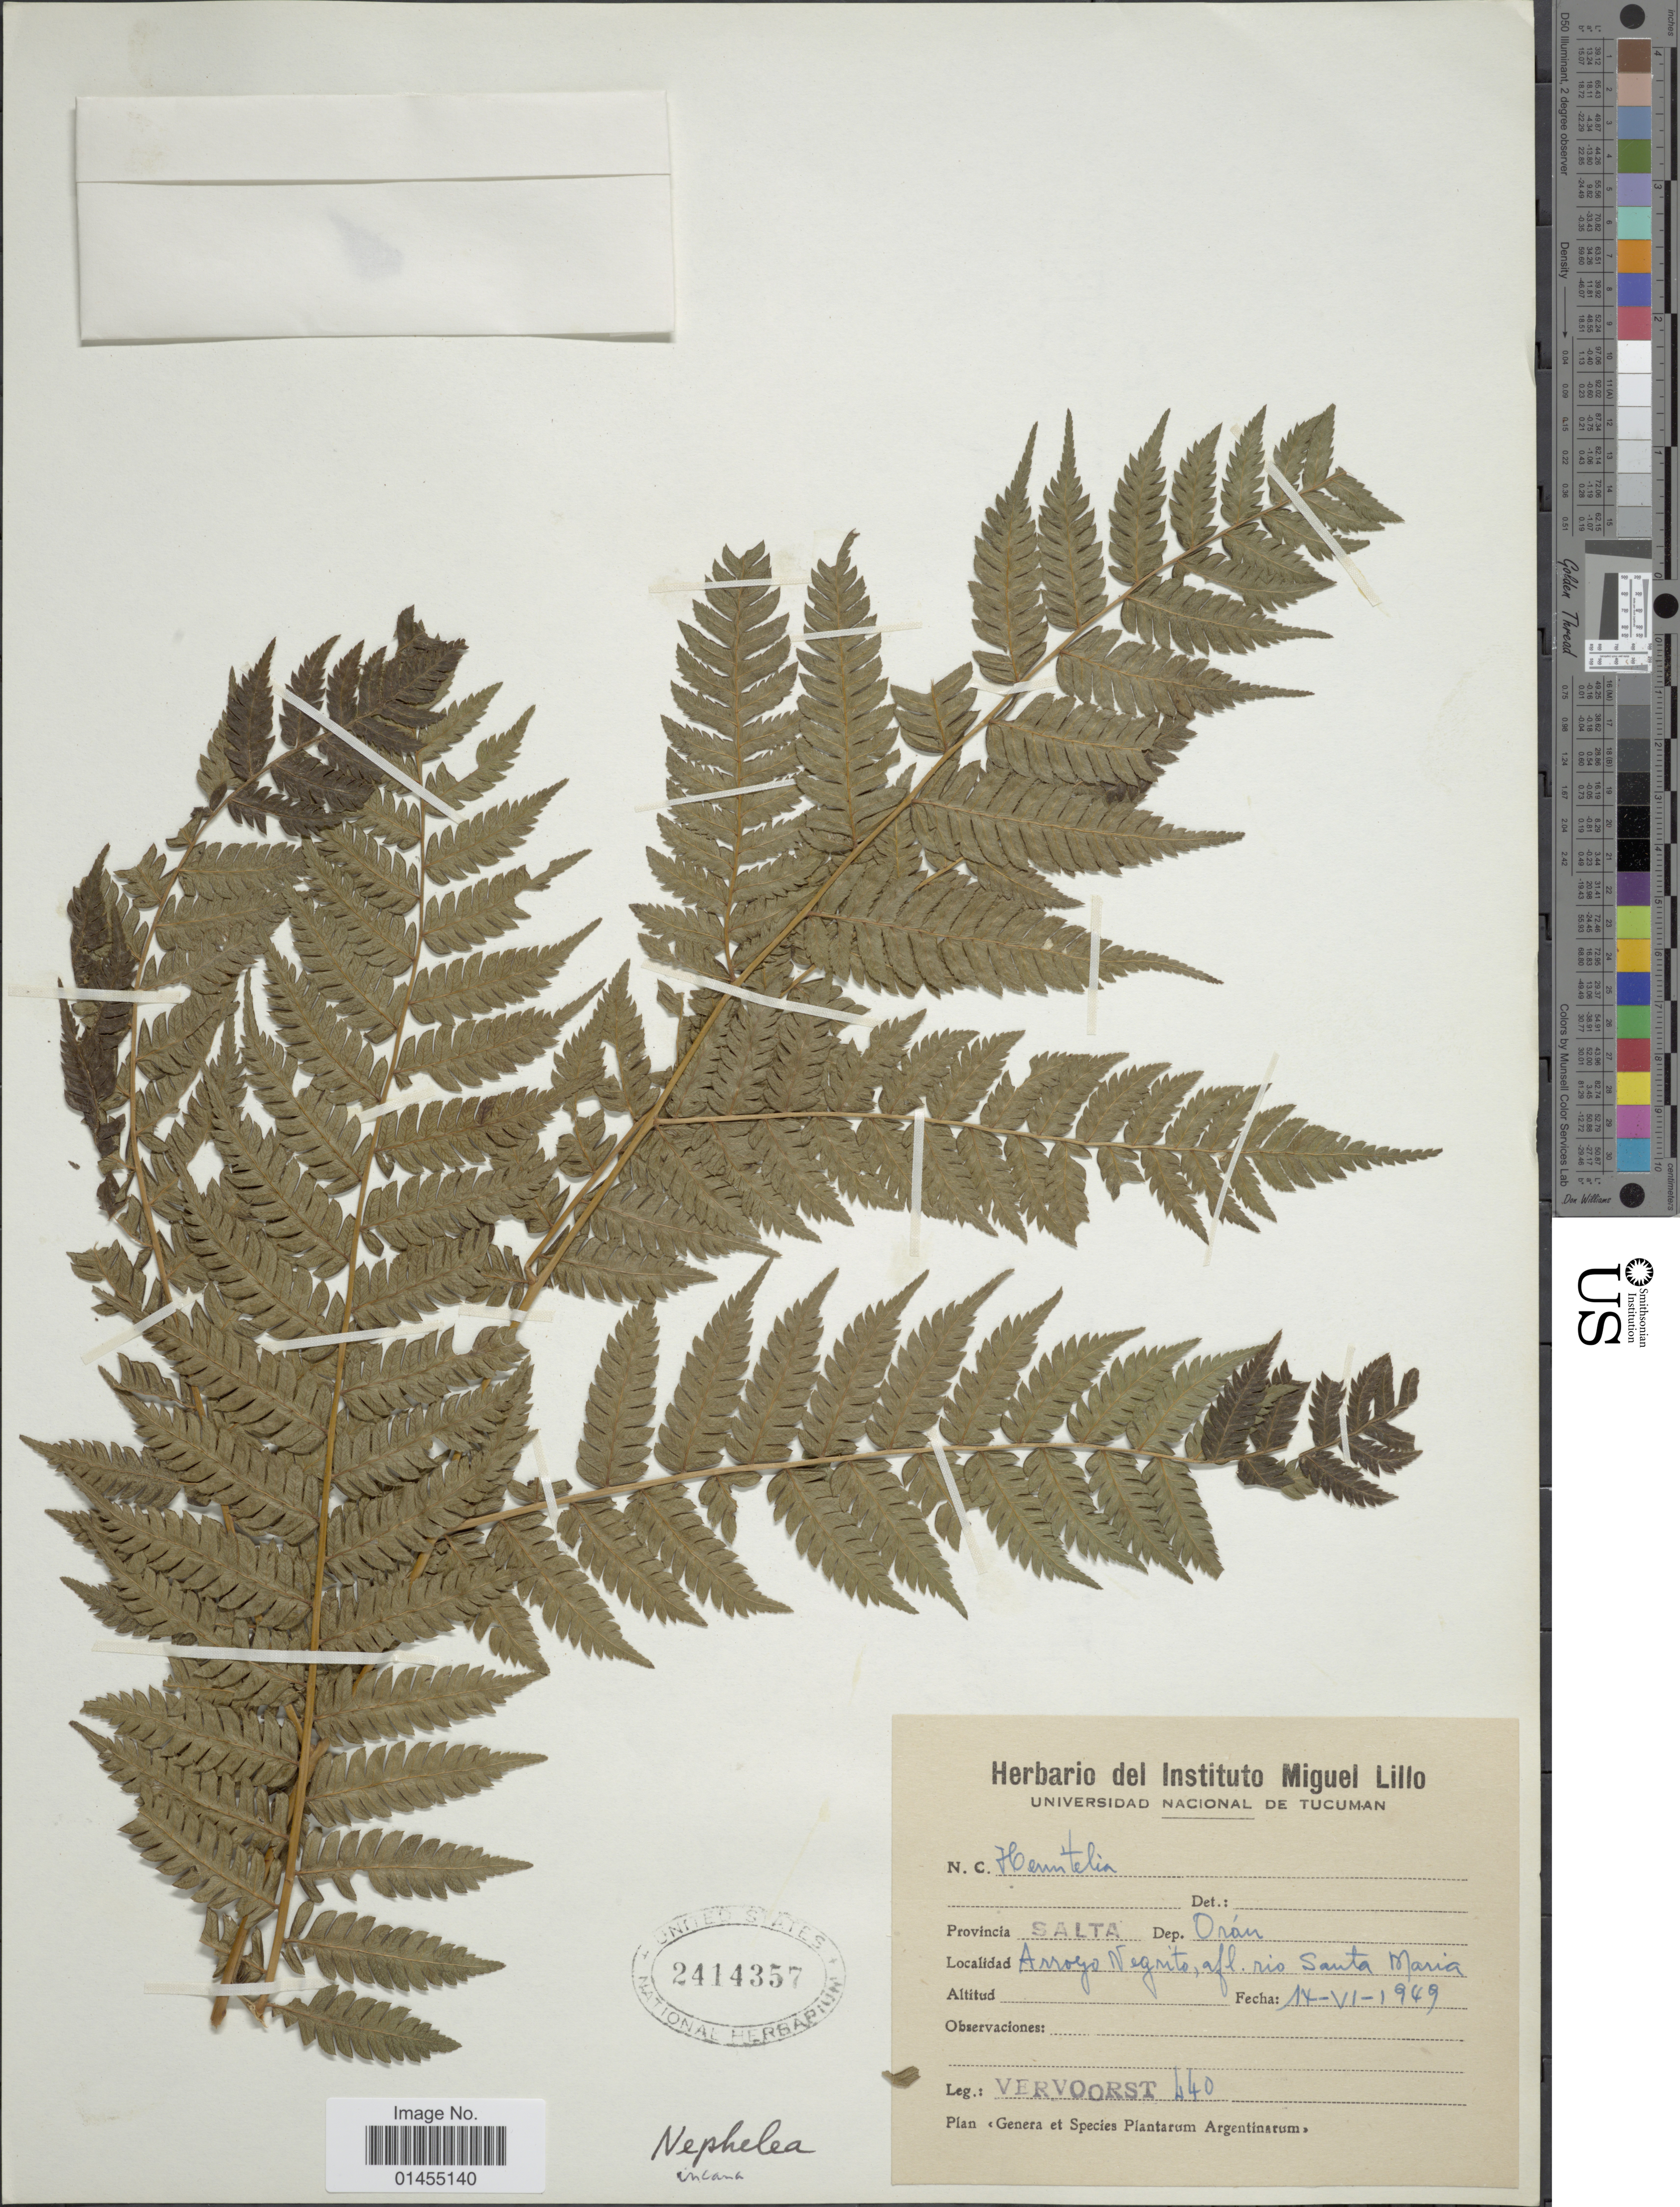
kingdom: Plantae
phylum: Tracheophyta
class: Polypodiopsida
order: Cyatheales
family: Cyatheaceae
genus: Alsophila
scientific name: Alsophila incana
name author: (H. Karst.) D.S. Conant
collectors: Vervoorst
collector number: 440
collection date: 1949-06-09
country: Argentina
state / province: Salta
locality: Arrogo Vegrito, afl. rio Santa Maria.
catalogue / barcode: US 2414357